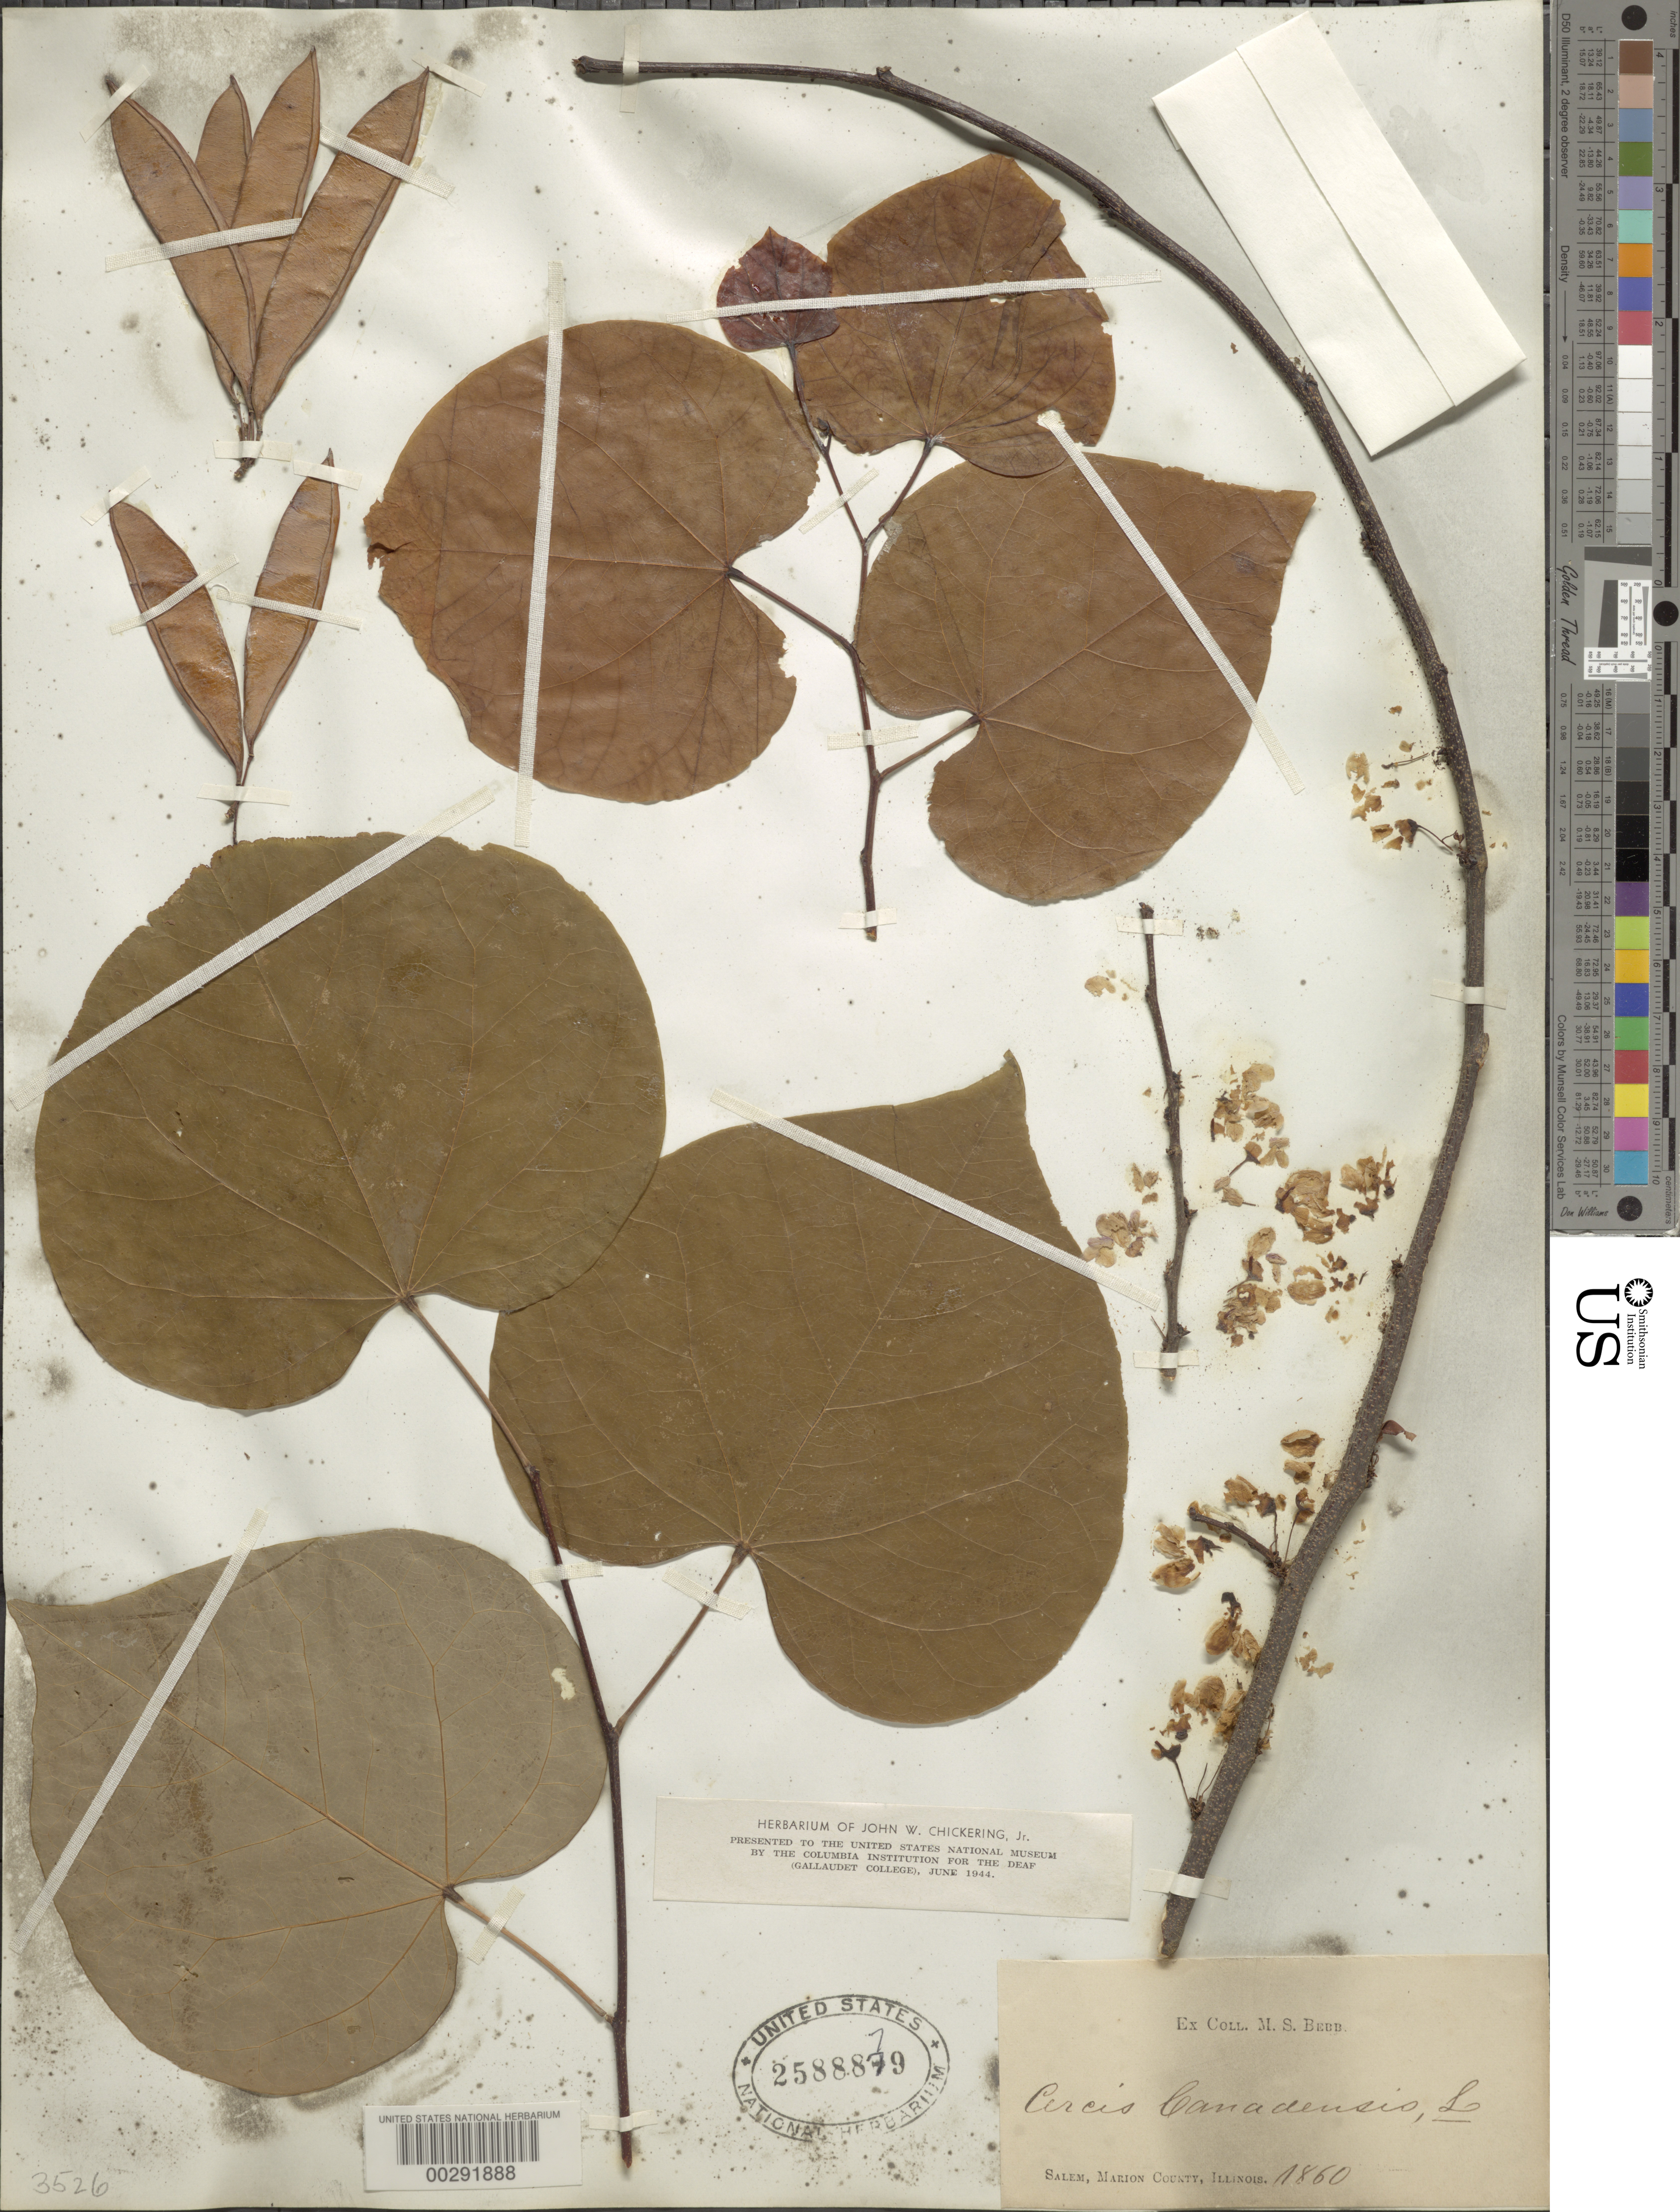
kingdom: Plantae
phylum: Tracheophyta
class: Magnoliopsida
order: Fabales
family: Fabaceae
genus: Cercis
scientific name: Cercis canadensis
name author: L.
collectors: M. Bebb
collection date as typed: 1860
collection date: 1860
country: United States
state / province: Illinois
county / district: Marion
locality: Salem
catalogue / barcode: US 2588879